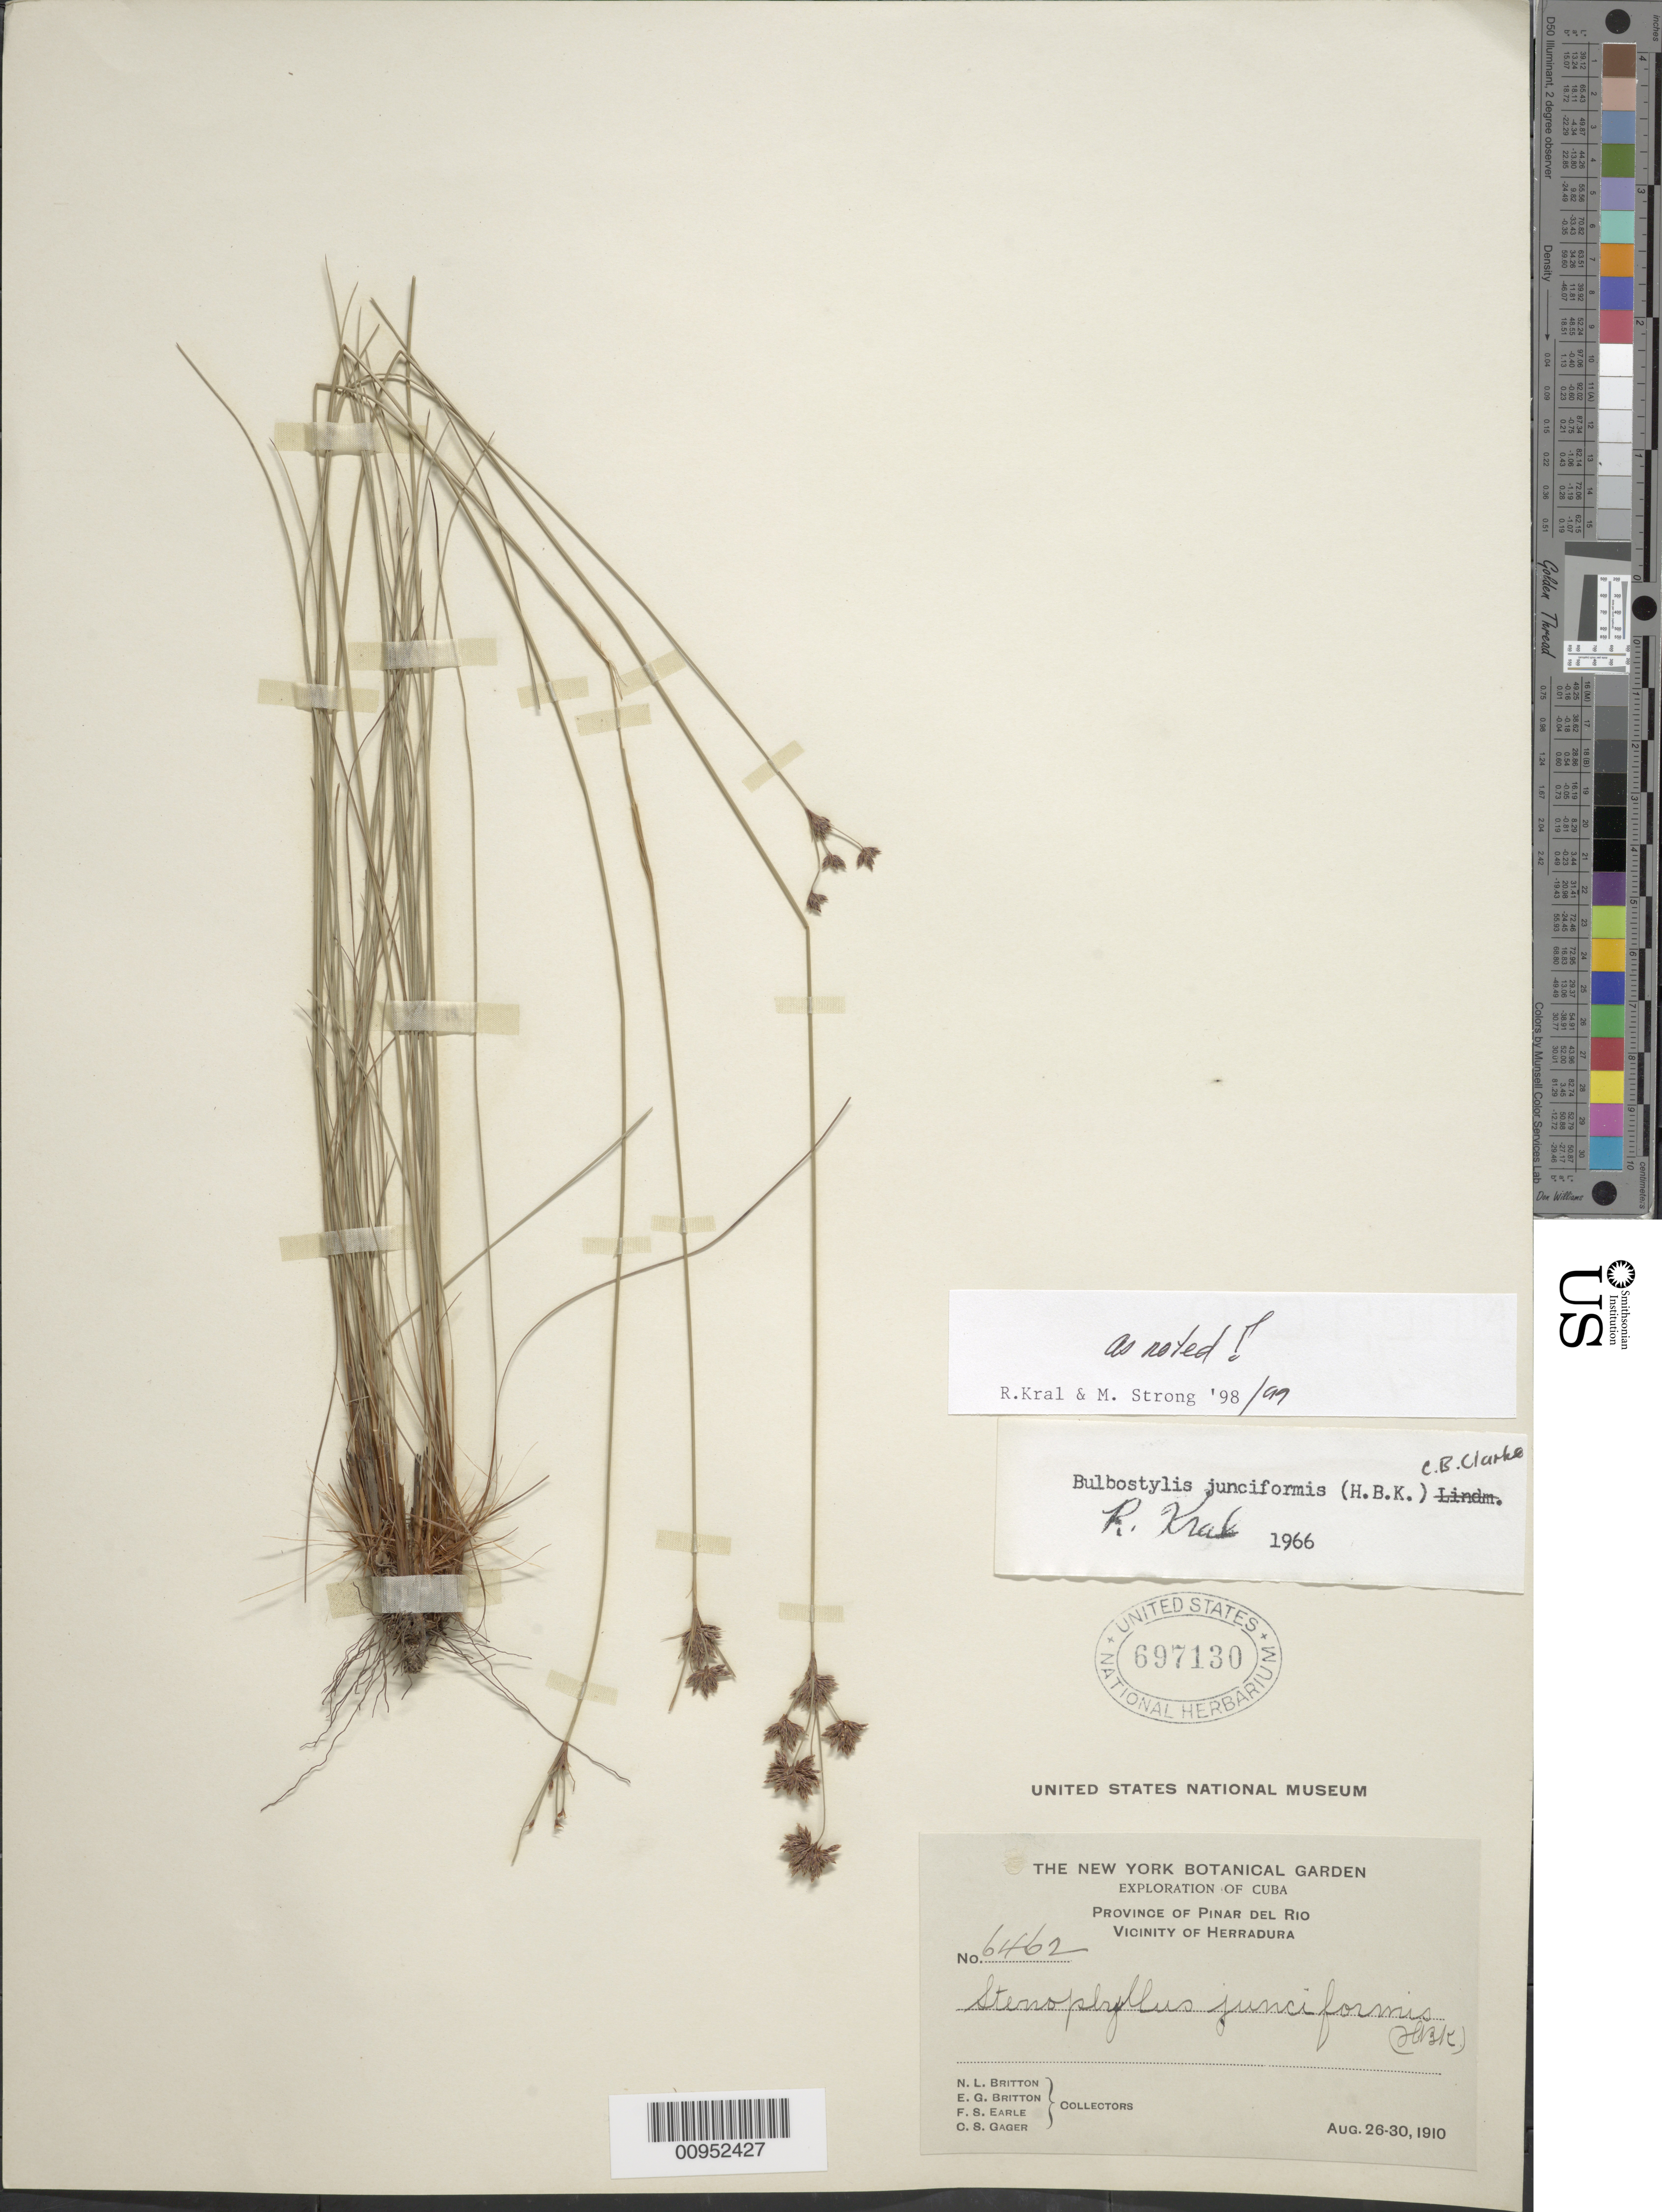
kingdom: Plantae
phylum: Tracheophyta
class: Liliopsida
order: Poales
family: Cyperaceae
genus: Bulbostylis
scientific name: Bulbostylis junciformis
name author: (Kunth) C.B. Clarke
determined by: Kral, R.; Strong, M. T.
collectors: N. Britton, E. G. Britton, F. S. Earle & C. Gager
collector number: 6462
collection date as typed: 26 Aug 1910 to 30 Aug 1910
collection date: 1910-08-26/1910-08-30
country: Cuba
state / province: Pinar del Rio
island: Cuba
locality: Vicinity of Herradura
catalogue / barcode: US 697130